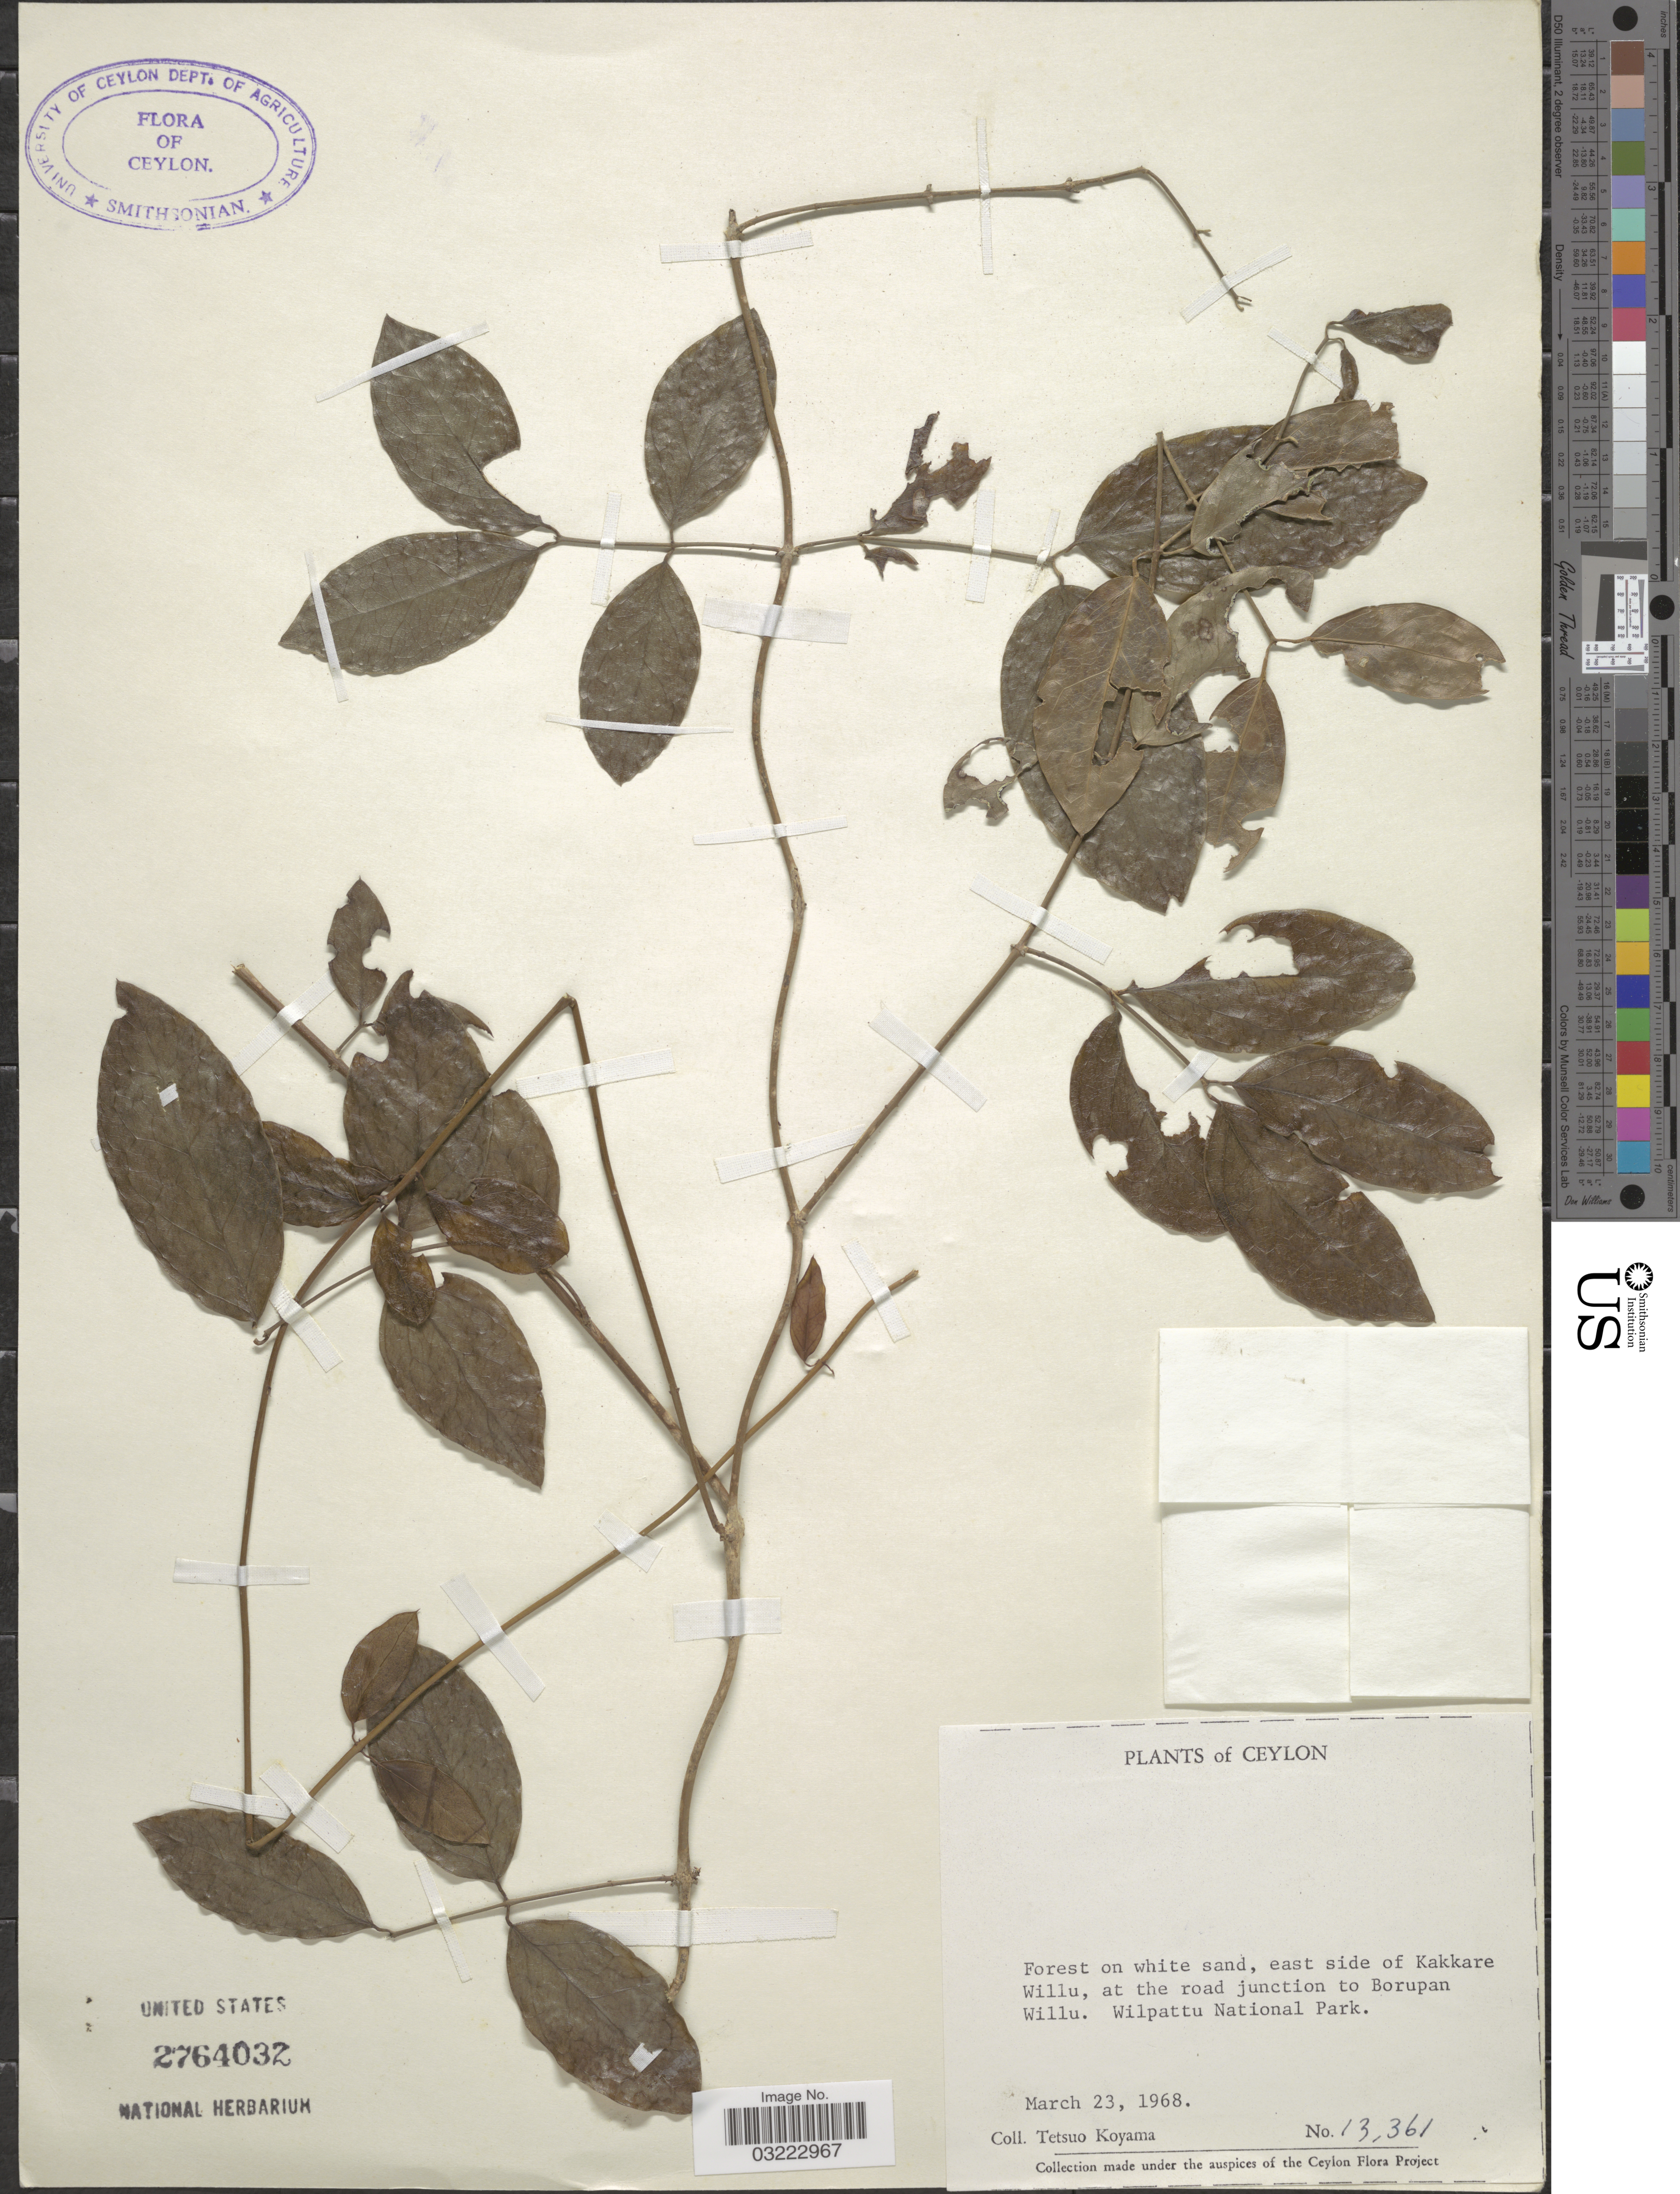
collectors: T. Koyama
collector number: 13361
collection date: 1968-03-23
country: Sri Lanka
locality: Ceylon. East side of Kakkare Willu, at the road junction to Borupan Willu. Wilpattu National Park.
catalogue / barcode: US 2764032